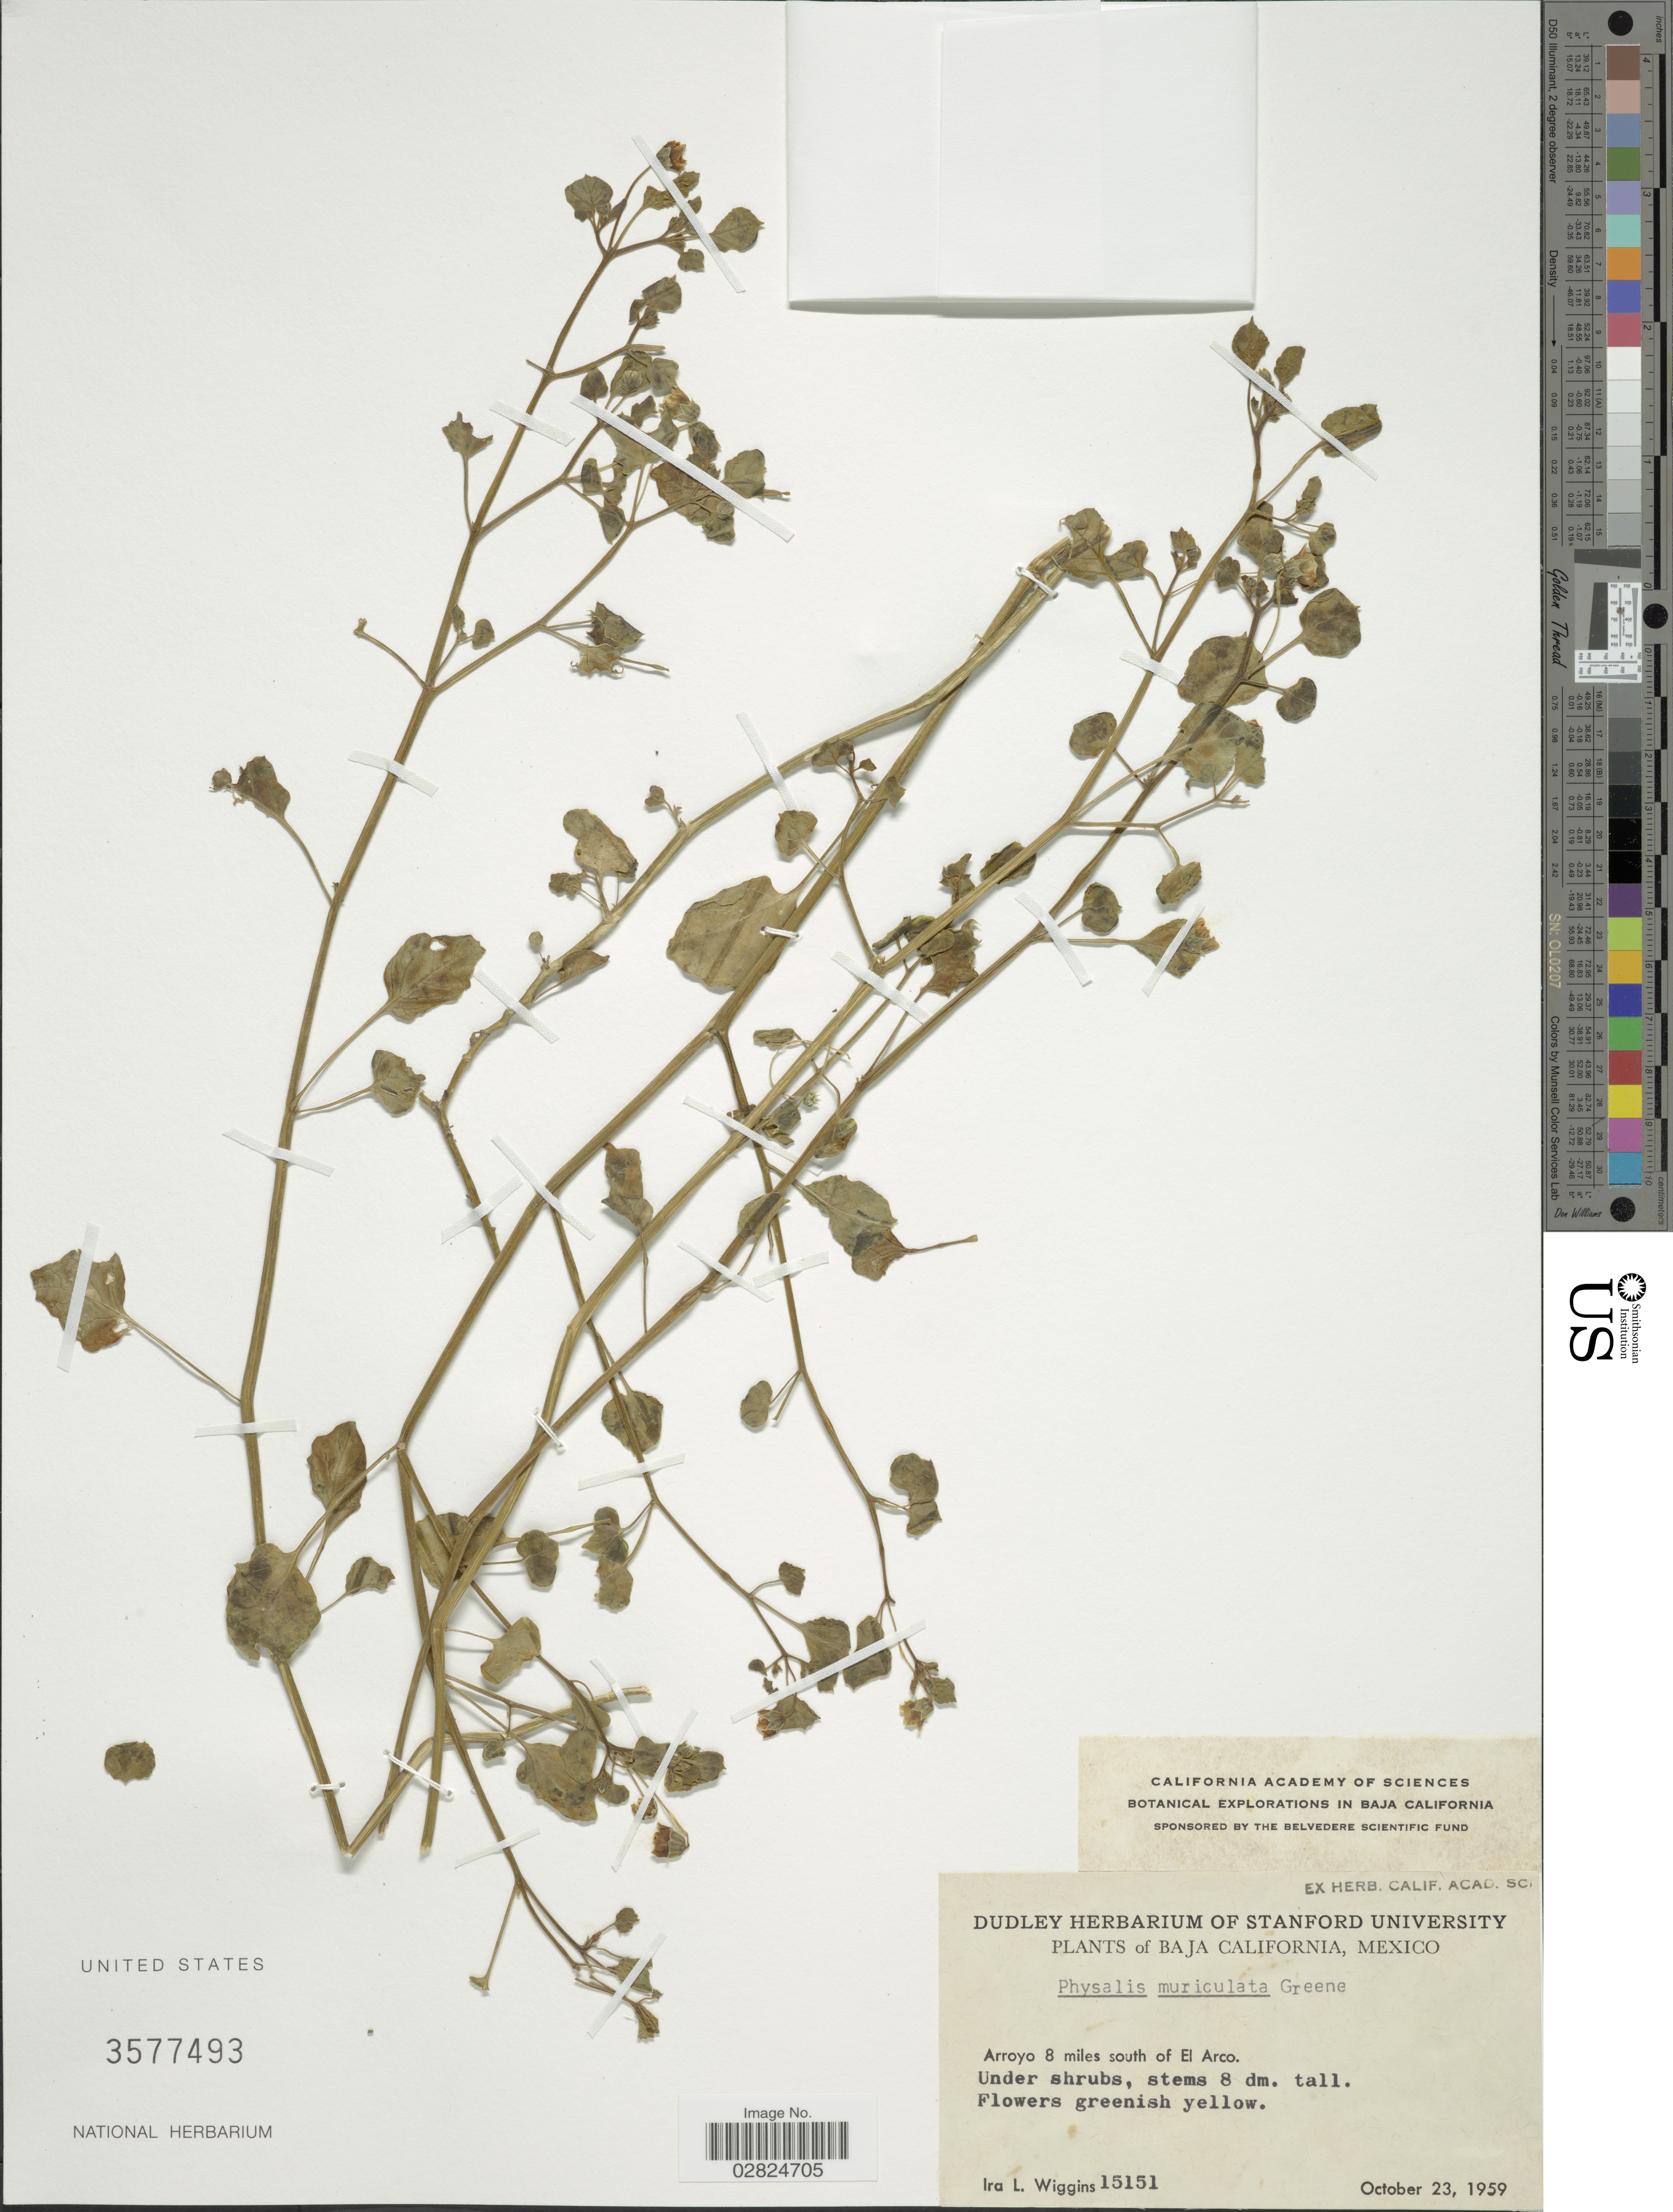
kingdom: Plantae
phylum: Tracheophyta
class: Magnoliopsida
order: Solanales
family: Solanaceae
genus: Physalis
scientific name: Physalis crassifolia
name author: Benth.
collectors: I. L. Wiggins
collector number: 15151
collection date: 1959-10-23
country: Mexico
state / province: Baja California Norte / Baja California Sur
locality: Arroyo 8 miles south of El Arco.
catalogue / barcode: US 3577493